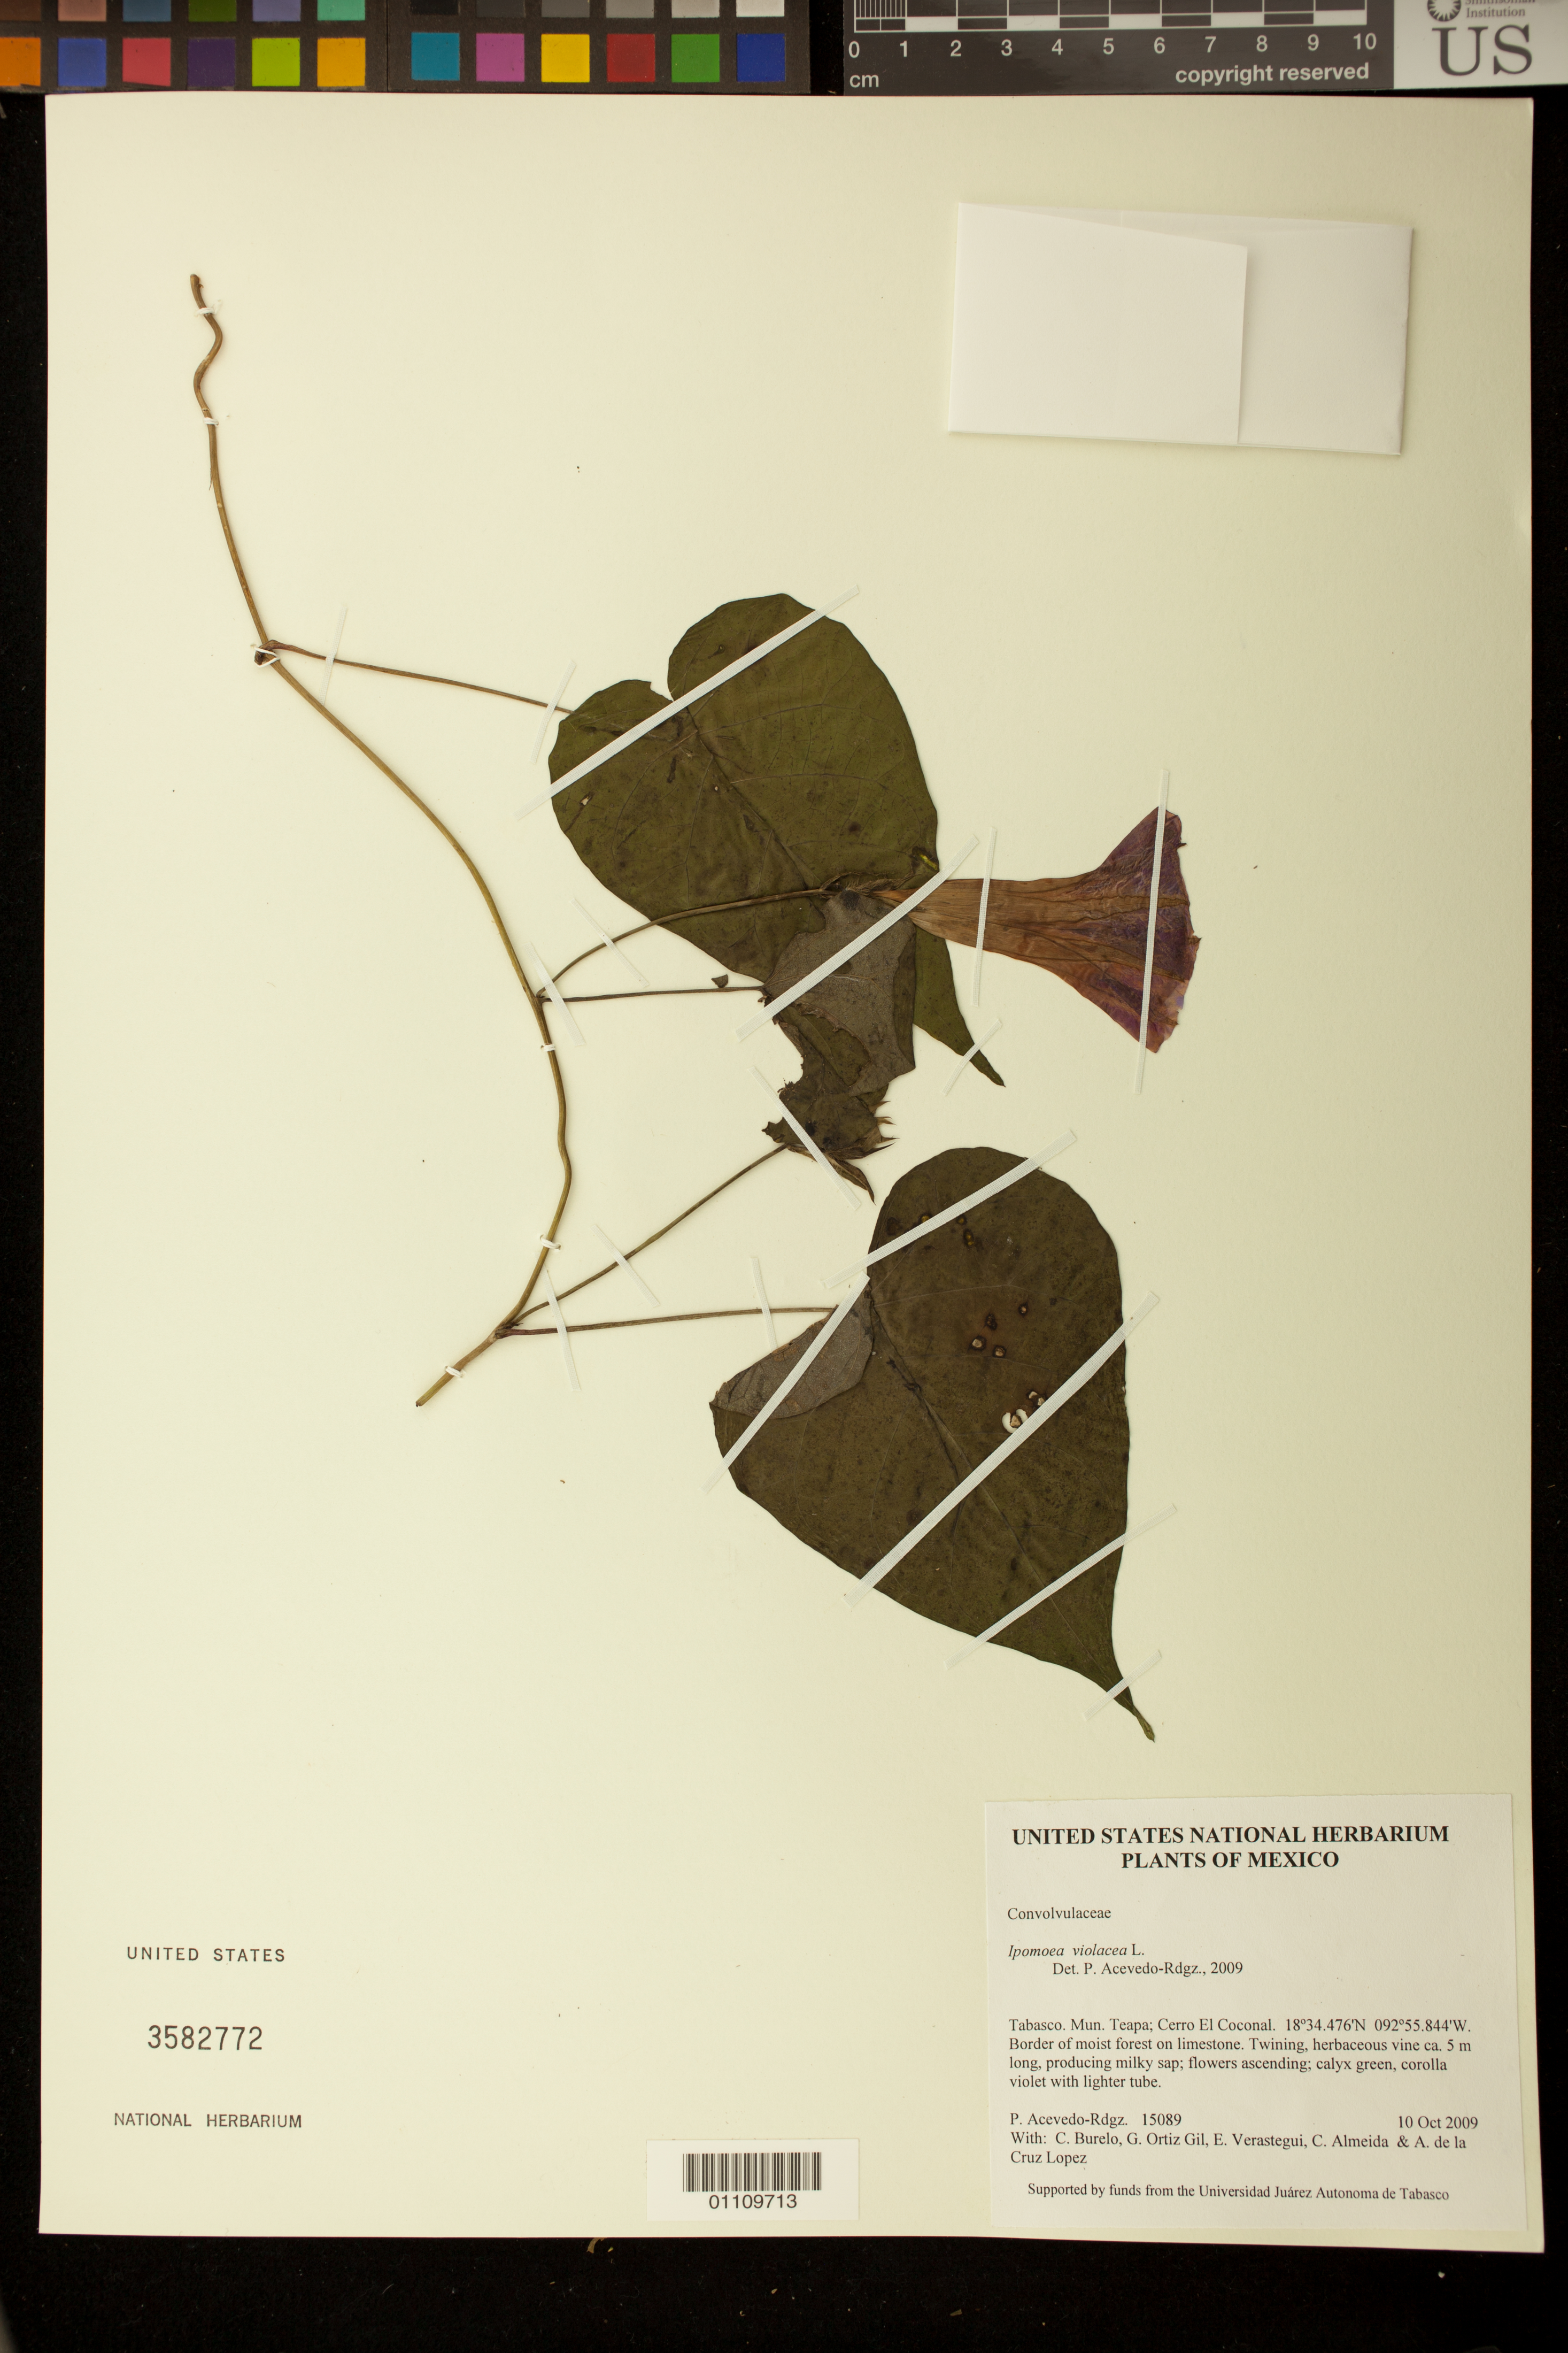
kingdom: Plantae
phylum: Tracheophyta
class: Magnoliopsida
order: Solanales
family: Convolvulaceae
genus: Ipomoea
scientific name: Ipomoea violacea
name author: L.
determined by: Acevedo-Rodríguez, P., (BOT), Smithsonian Institution - National Museum of Natural History (UNITED STATES)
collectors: P. Acevedo-Rodr., C. Burelo, G. Ortiz, E. Verastegui, C. Almeida & A. de la Cruz Lopez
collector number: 15089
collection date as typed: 10 Oct 2009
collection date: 2009-10-10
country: Mexico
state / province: Tabasco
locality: Mun. Teapa; Cerro El Coconal.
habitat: Border of moist forest on limestone.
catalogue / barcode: US 3582772